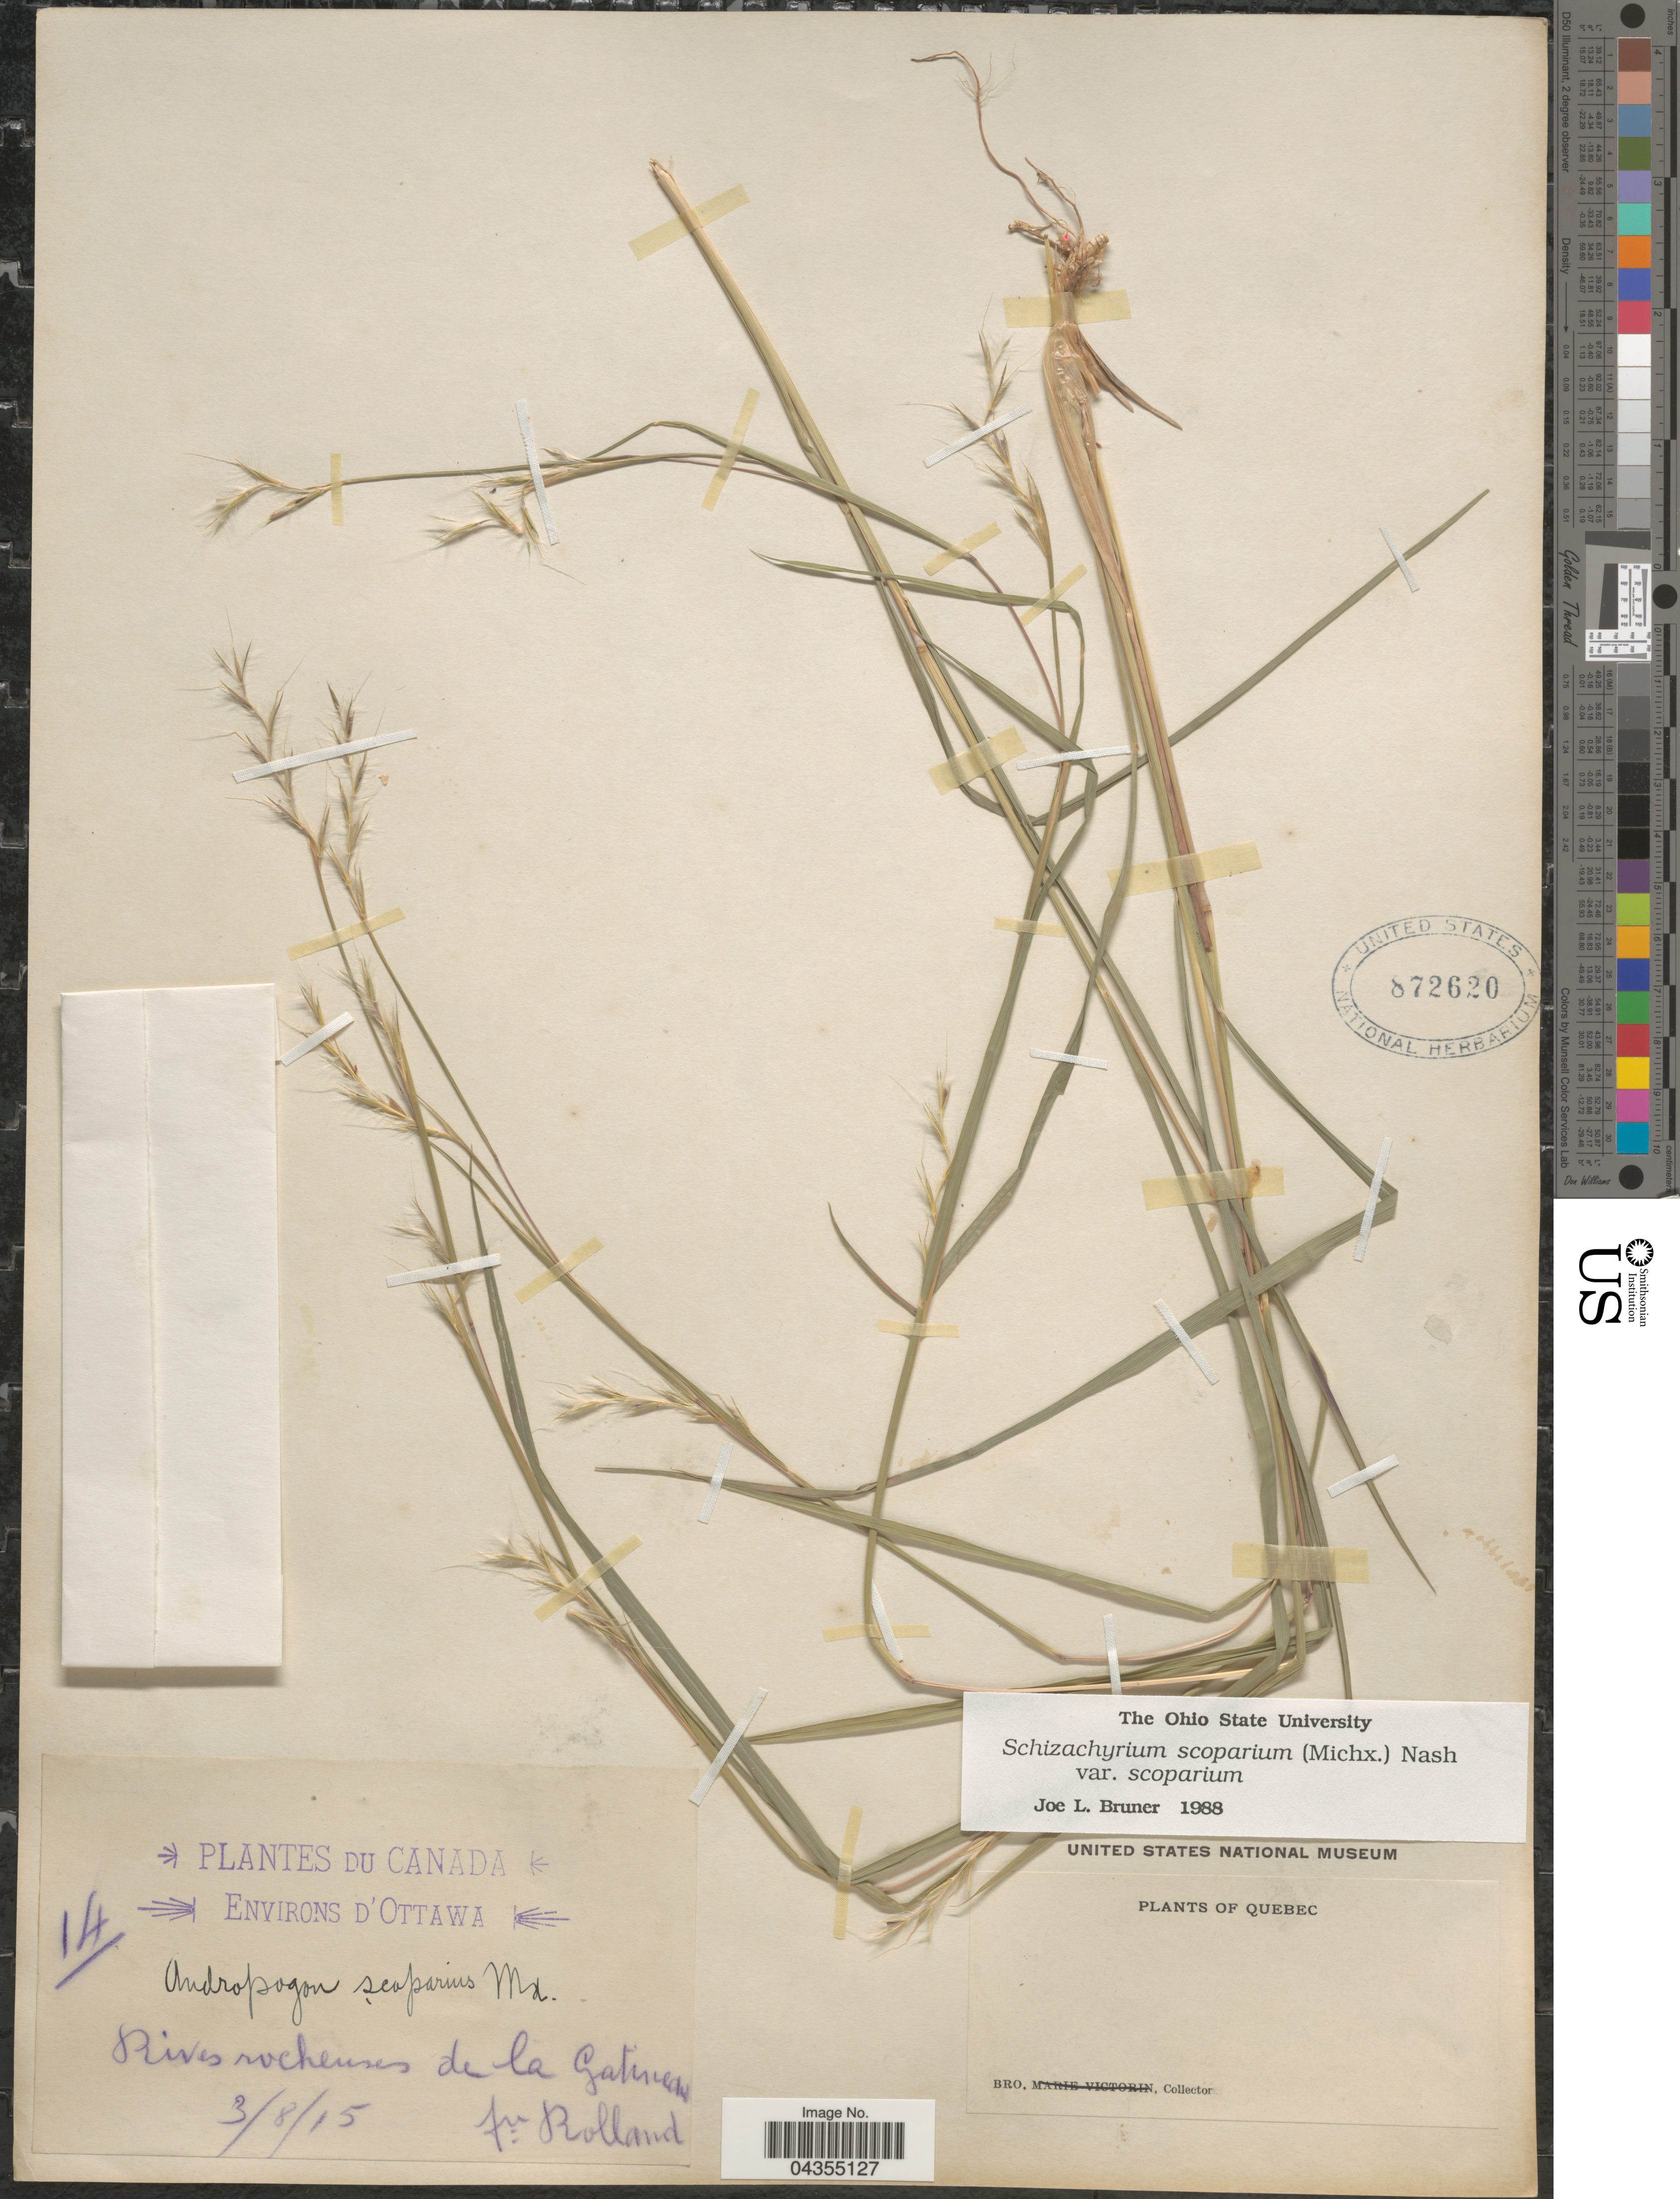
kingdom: Plantae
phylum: Tracheophyta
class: Liliopsida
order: Poales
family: Poaceae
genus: Schizachyrium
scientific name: Schizachyrium scoparium var. scoparium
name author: (Michx.) Nash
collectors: B. Rolland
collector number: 14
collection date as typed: Transcribed d/m/y: 3/8/15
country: Canada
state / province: Quebec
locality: Environs d'Ottawa. Rives rocheuses de la Gatineau.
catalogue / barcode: US 872620